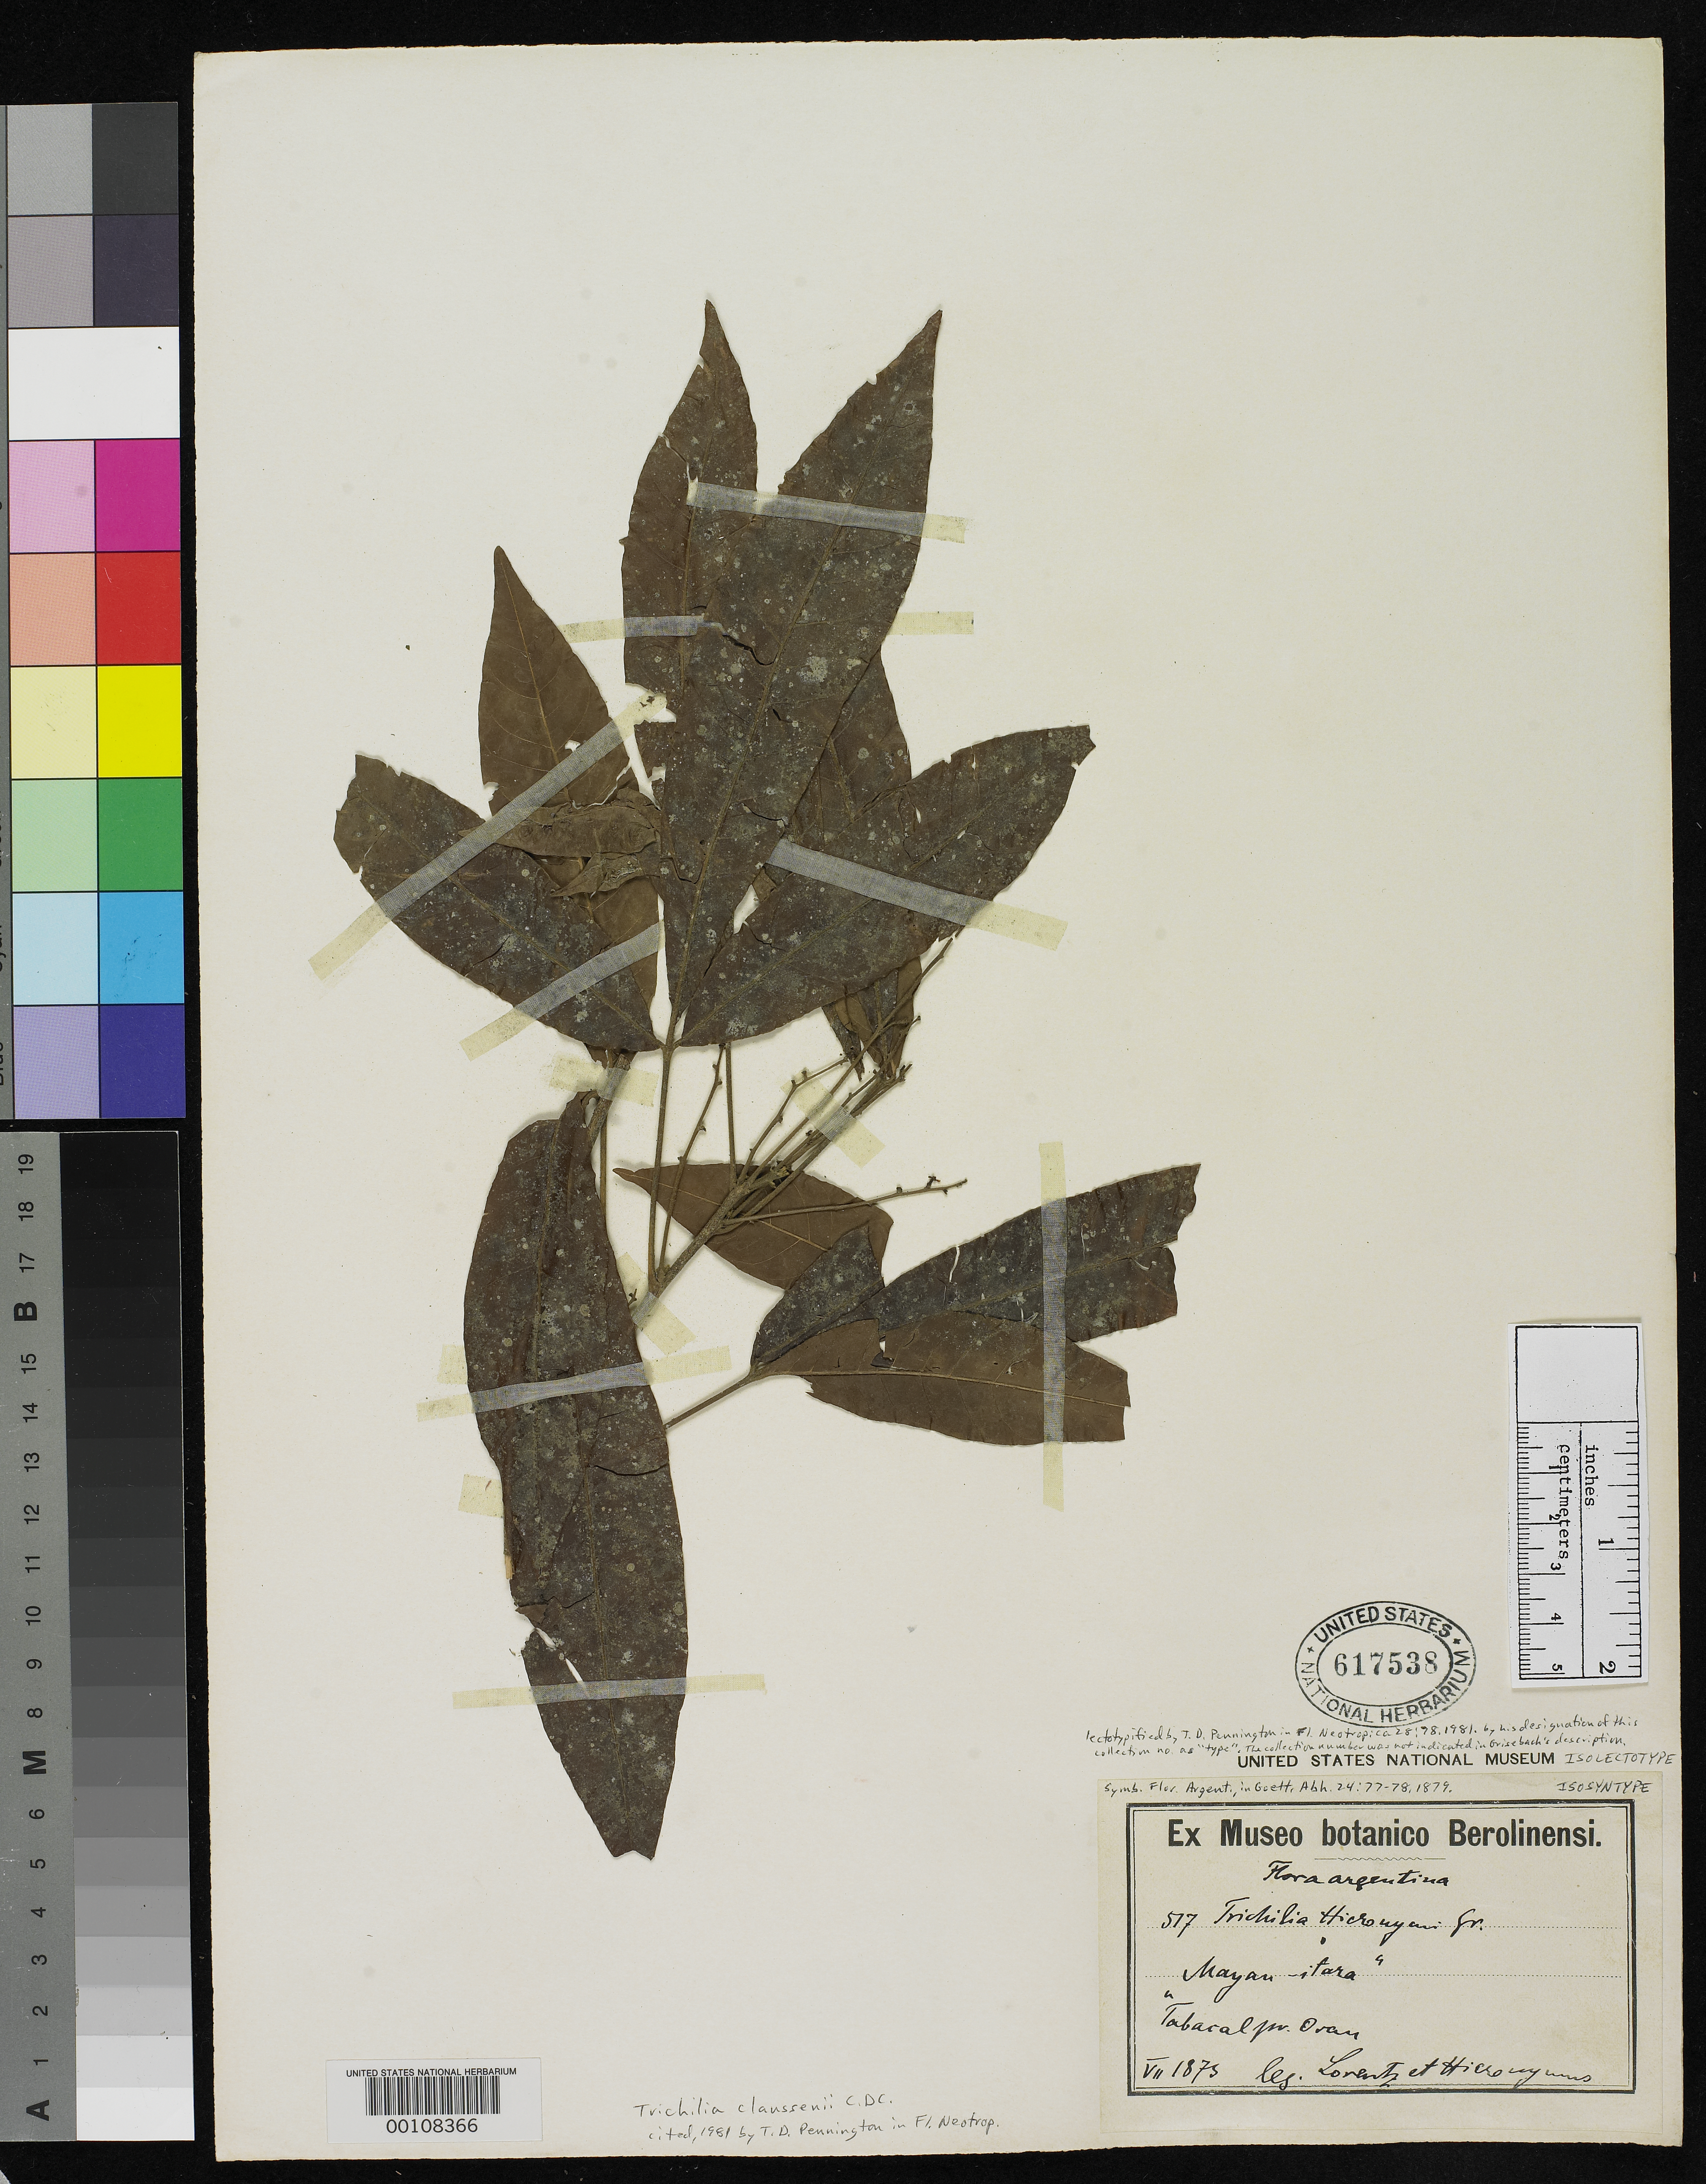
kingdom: Plantae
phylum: Tracheophyta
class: Magnoliopsida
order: Sapindales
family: Meliaceae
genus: Trichilia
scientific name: Trichilia hieronymi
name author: Griseb.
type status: Isolectotype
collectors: P. G. Lorentz & G. H. Hieronymus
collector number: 517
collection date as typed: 18 Jul 1873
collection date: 1873-07-18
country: Argentina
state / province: Salta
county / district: Orán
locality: Tabaccal, Oran.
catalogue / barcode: US 617538